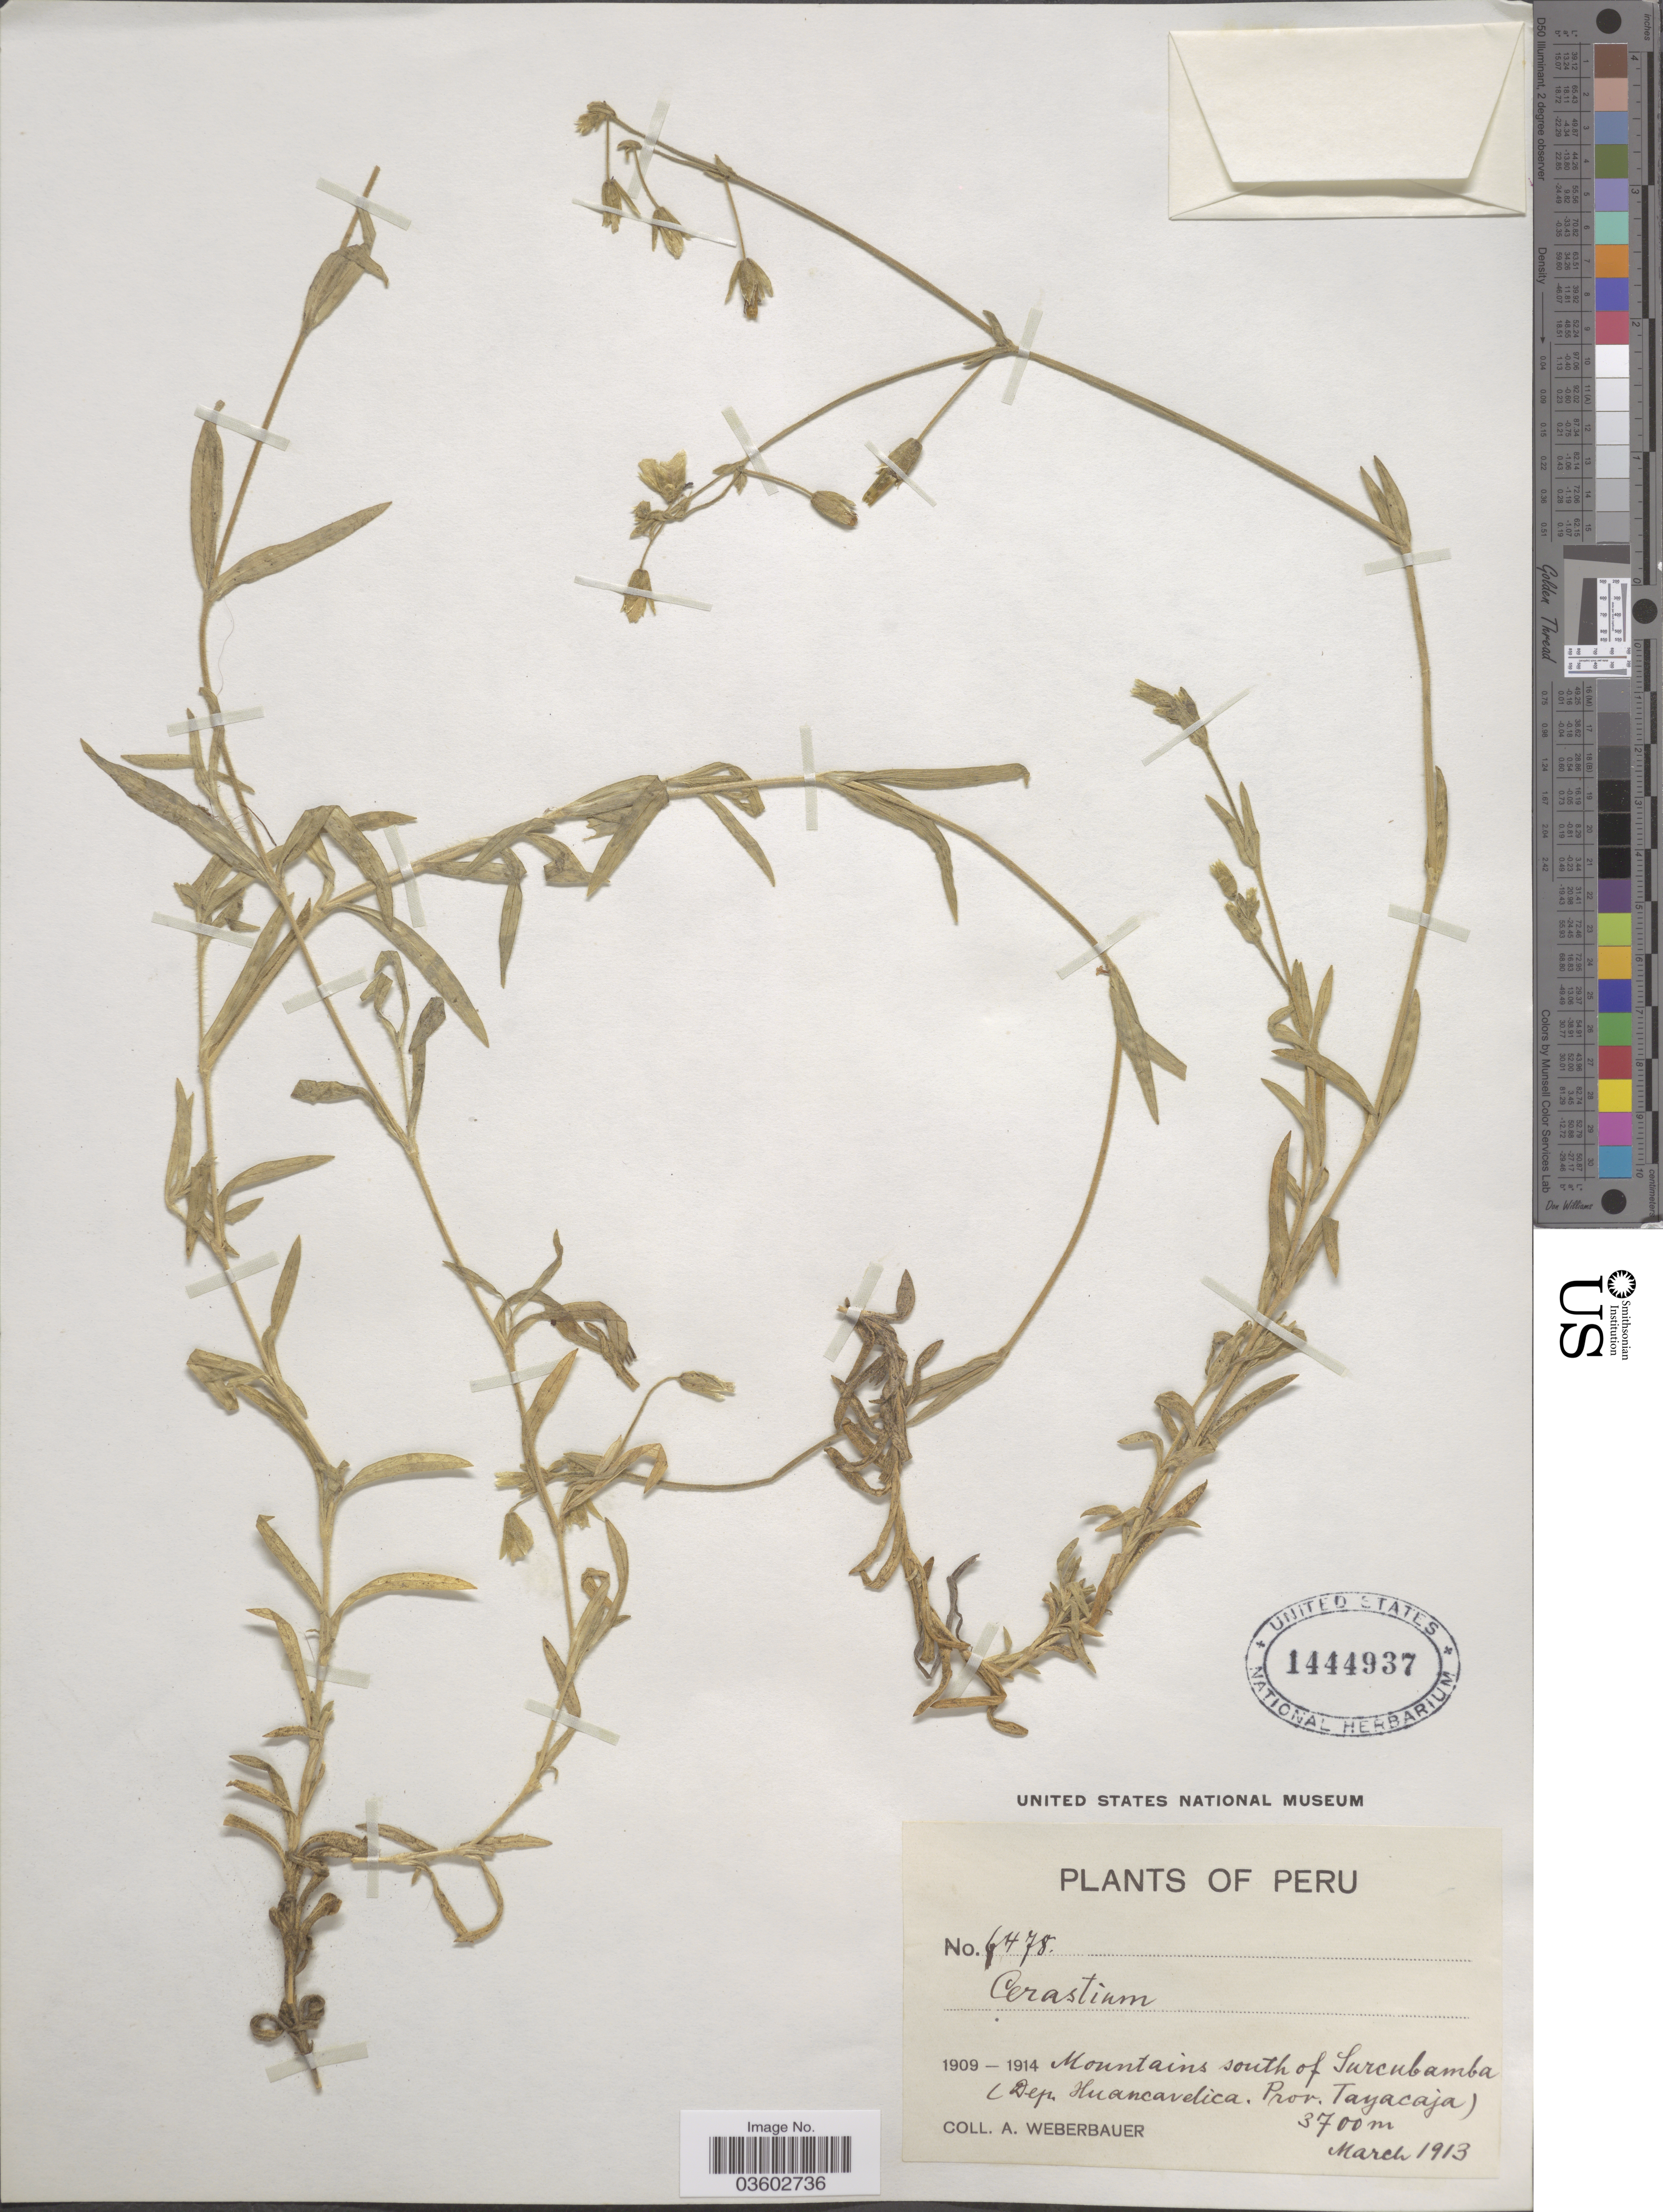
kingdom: Plantae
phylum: Tracheophyta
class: Magnoliopsida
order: Caryophyllales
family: Caryophyllaceae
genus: Cerastium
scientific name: Cerastium sp.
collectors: A. Weberbauer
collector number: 6478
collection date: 1913-03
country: Peru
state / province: Huancavelica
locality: Mountains south of Surcubamba (Dep. Huancavelica. Prov. Tayacaja).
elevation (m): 3700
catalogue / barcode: US 1444937